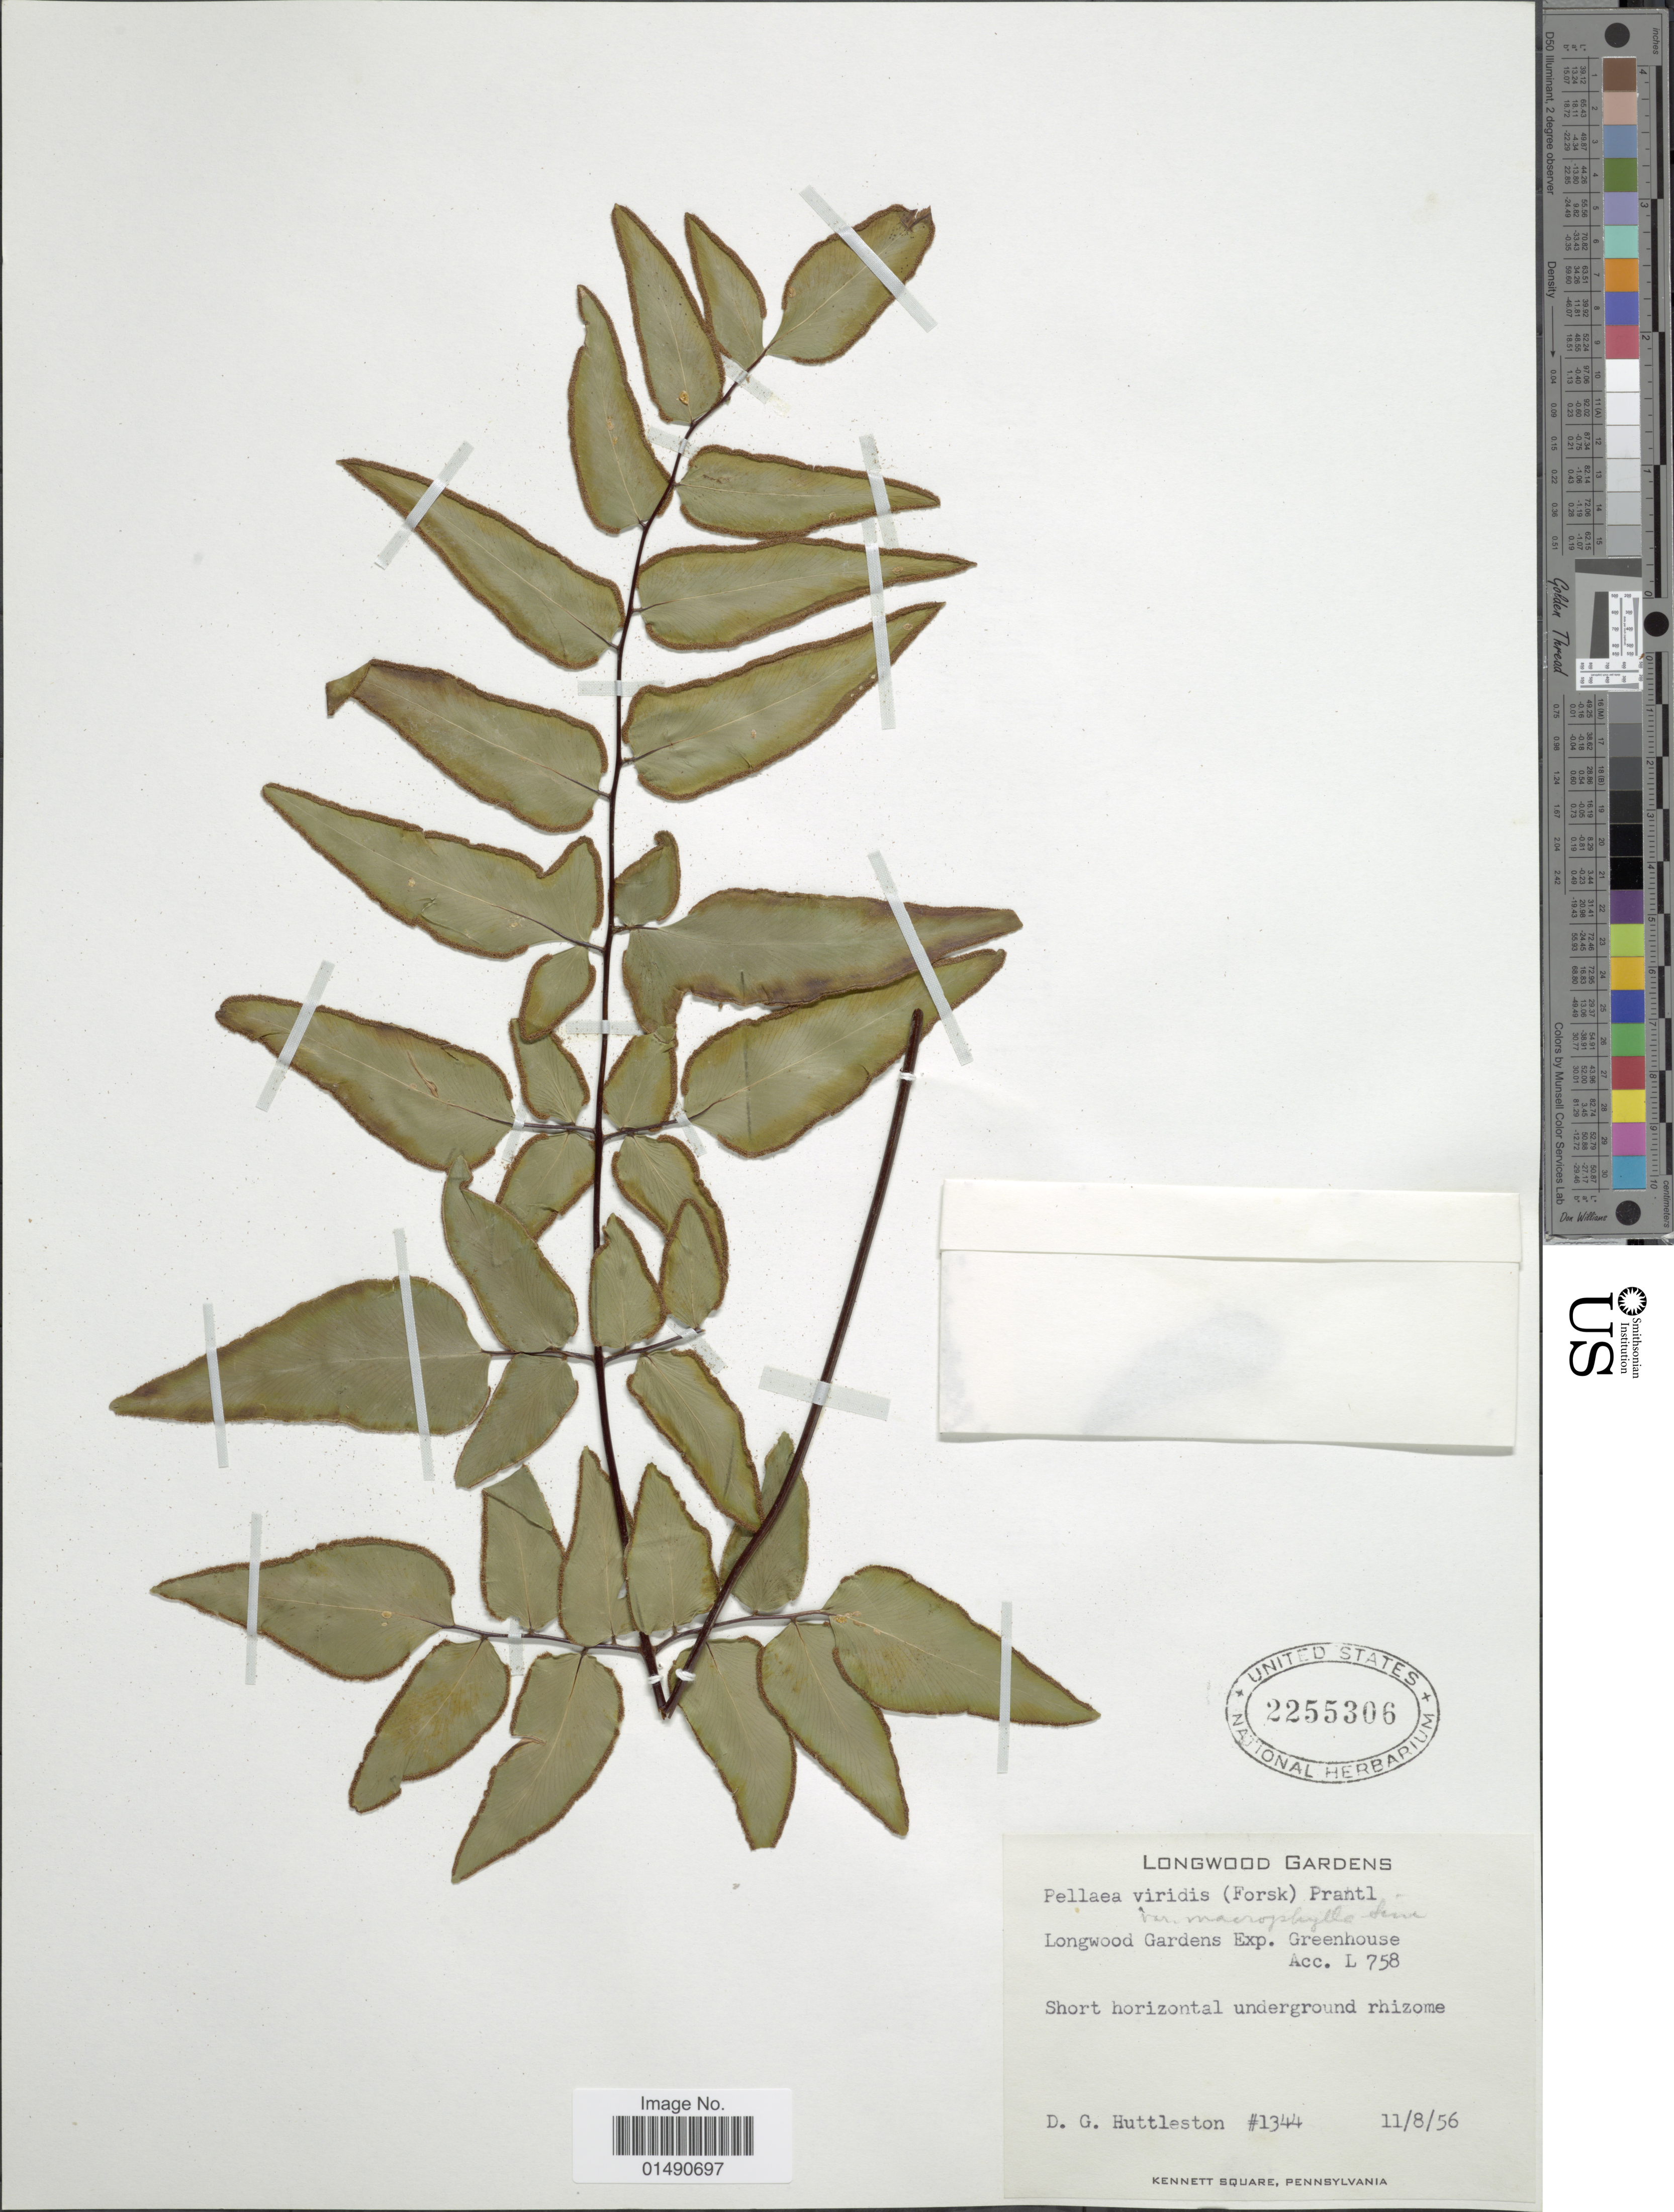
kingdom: Plantae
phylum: Tracheophyta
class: Polypodiopsida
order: Polypodiales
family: Pteridaceae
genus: Pellaea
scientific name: Pellaea viridis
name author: (Forssk.) Prantl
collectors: D. G. Huttleston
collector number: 1344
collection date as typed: Transcribed d/m/y: 8/11/56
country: United States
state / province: Pennsylvania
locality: Longwood Gardens Exp. Greenhouse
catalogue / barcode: US 2255306